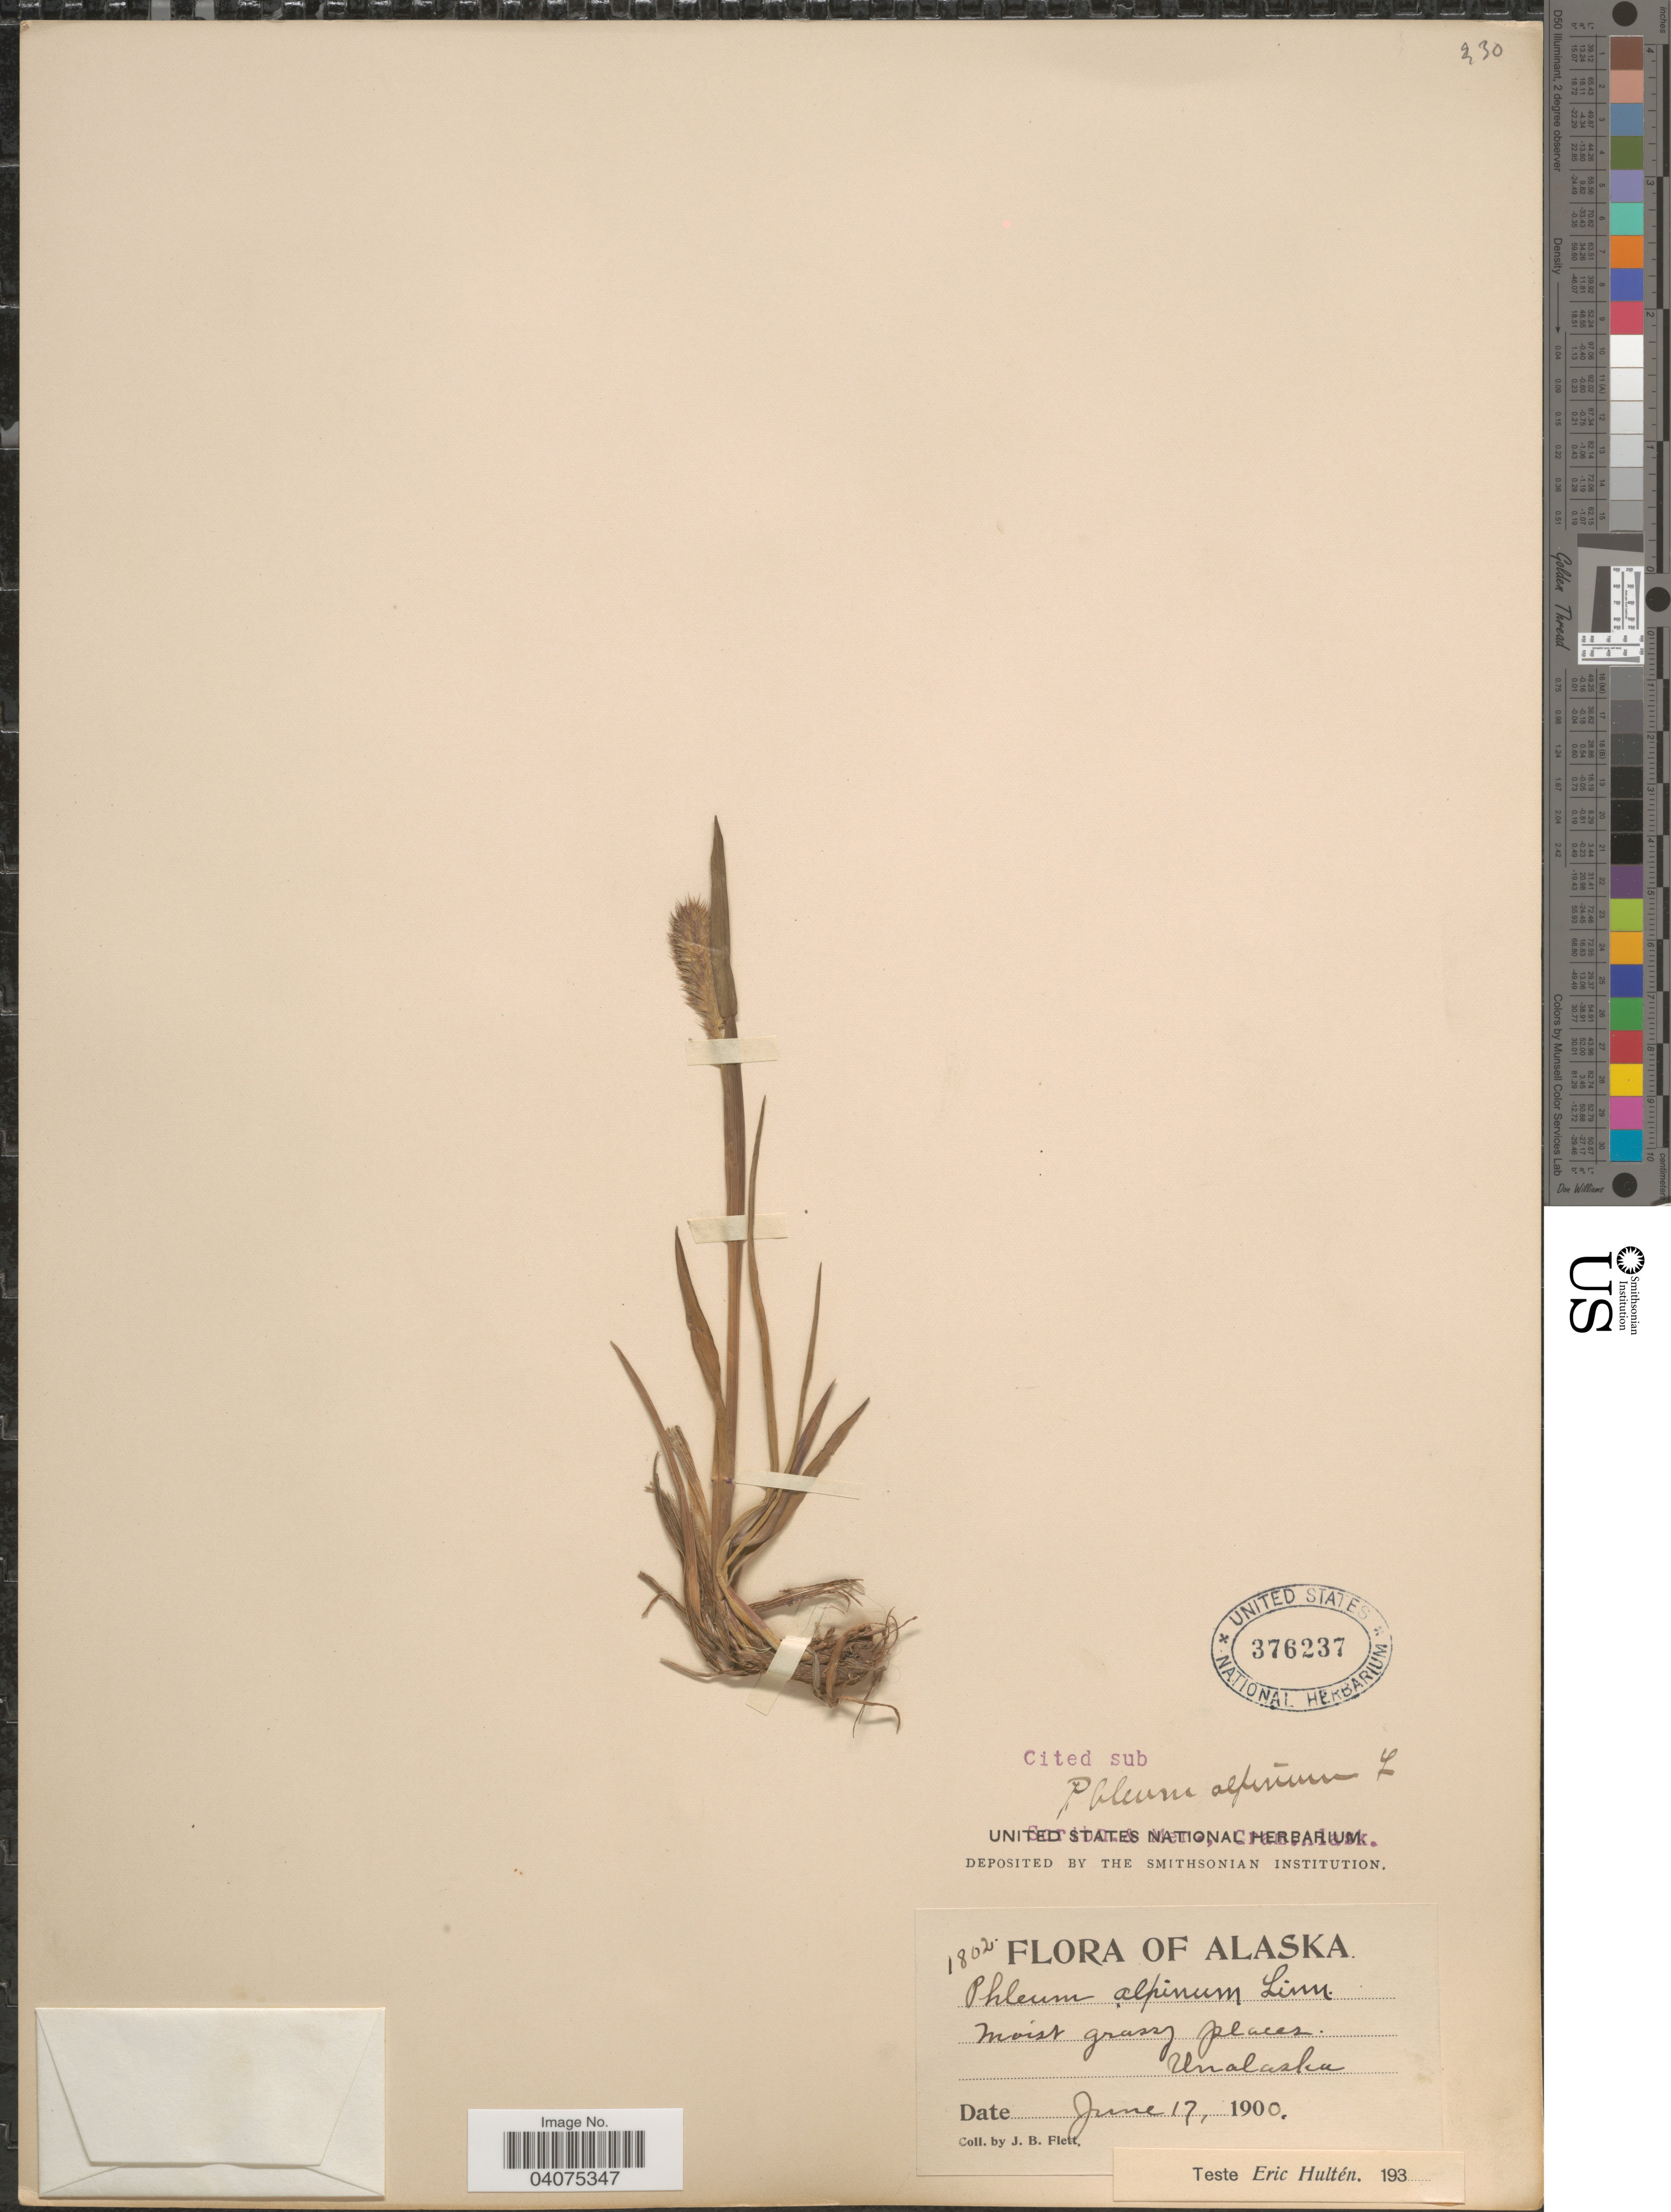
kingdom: Plantae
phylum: Tracheophyta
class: Liliopsida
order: Poales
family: Poaceae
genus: Phleum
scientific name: Phleum alpinum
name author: L.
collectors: J. Flett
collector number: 1802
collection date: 1900-06-17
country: United States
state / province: Alaska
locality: Unalaska.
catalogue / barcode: US 376237